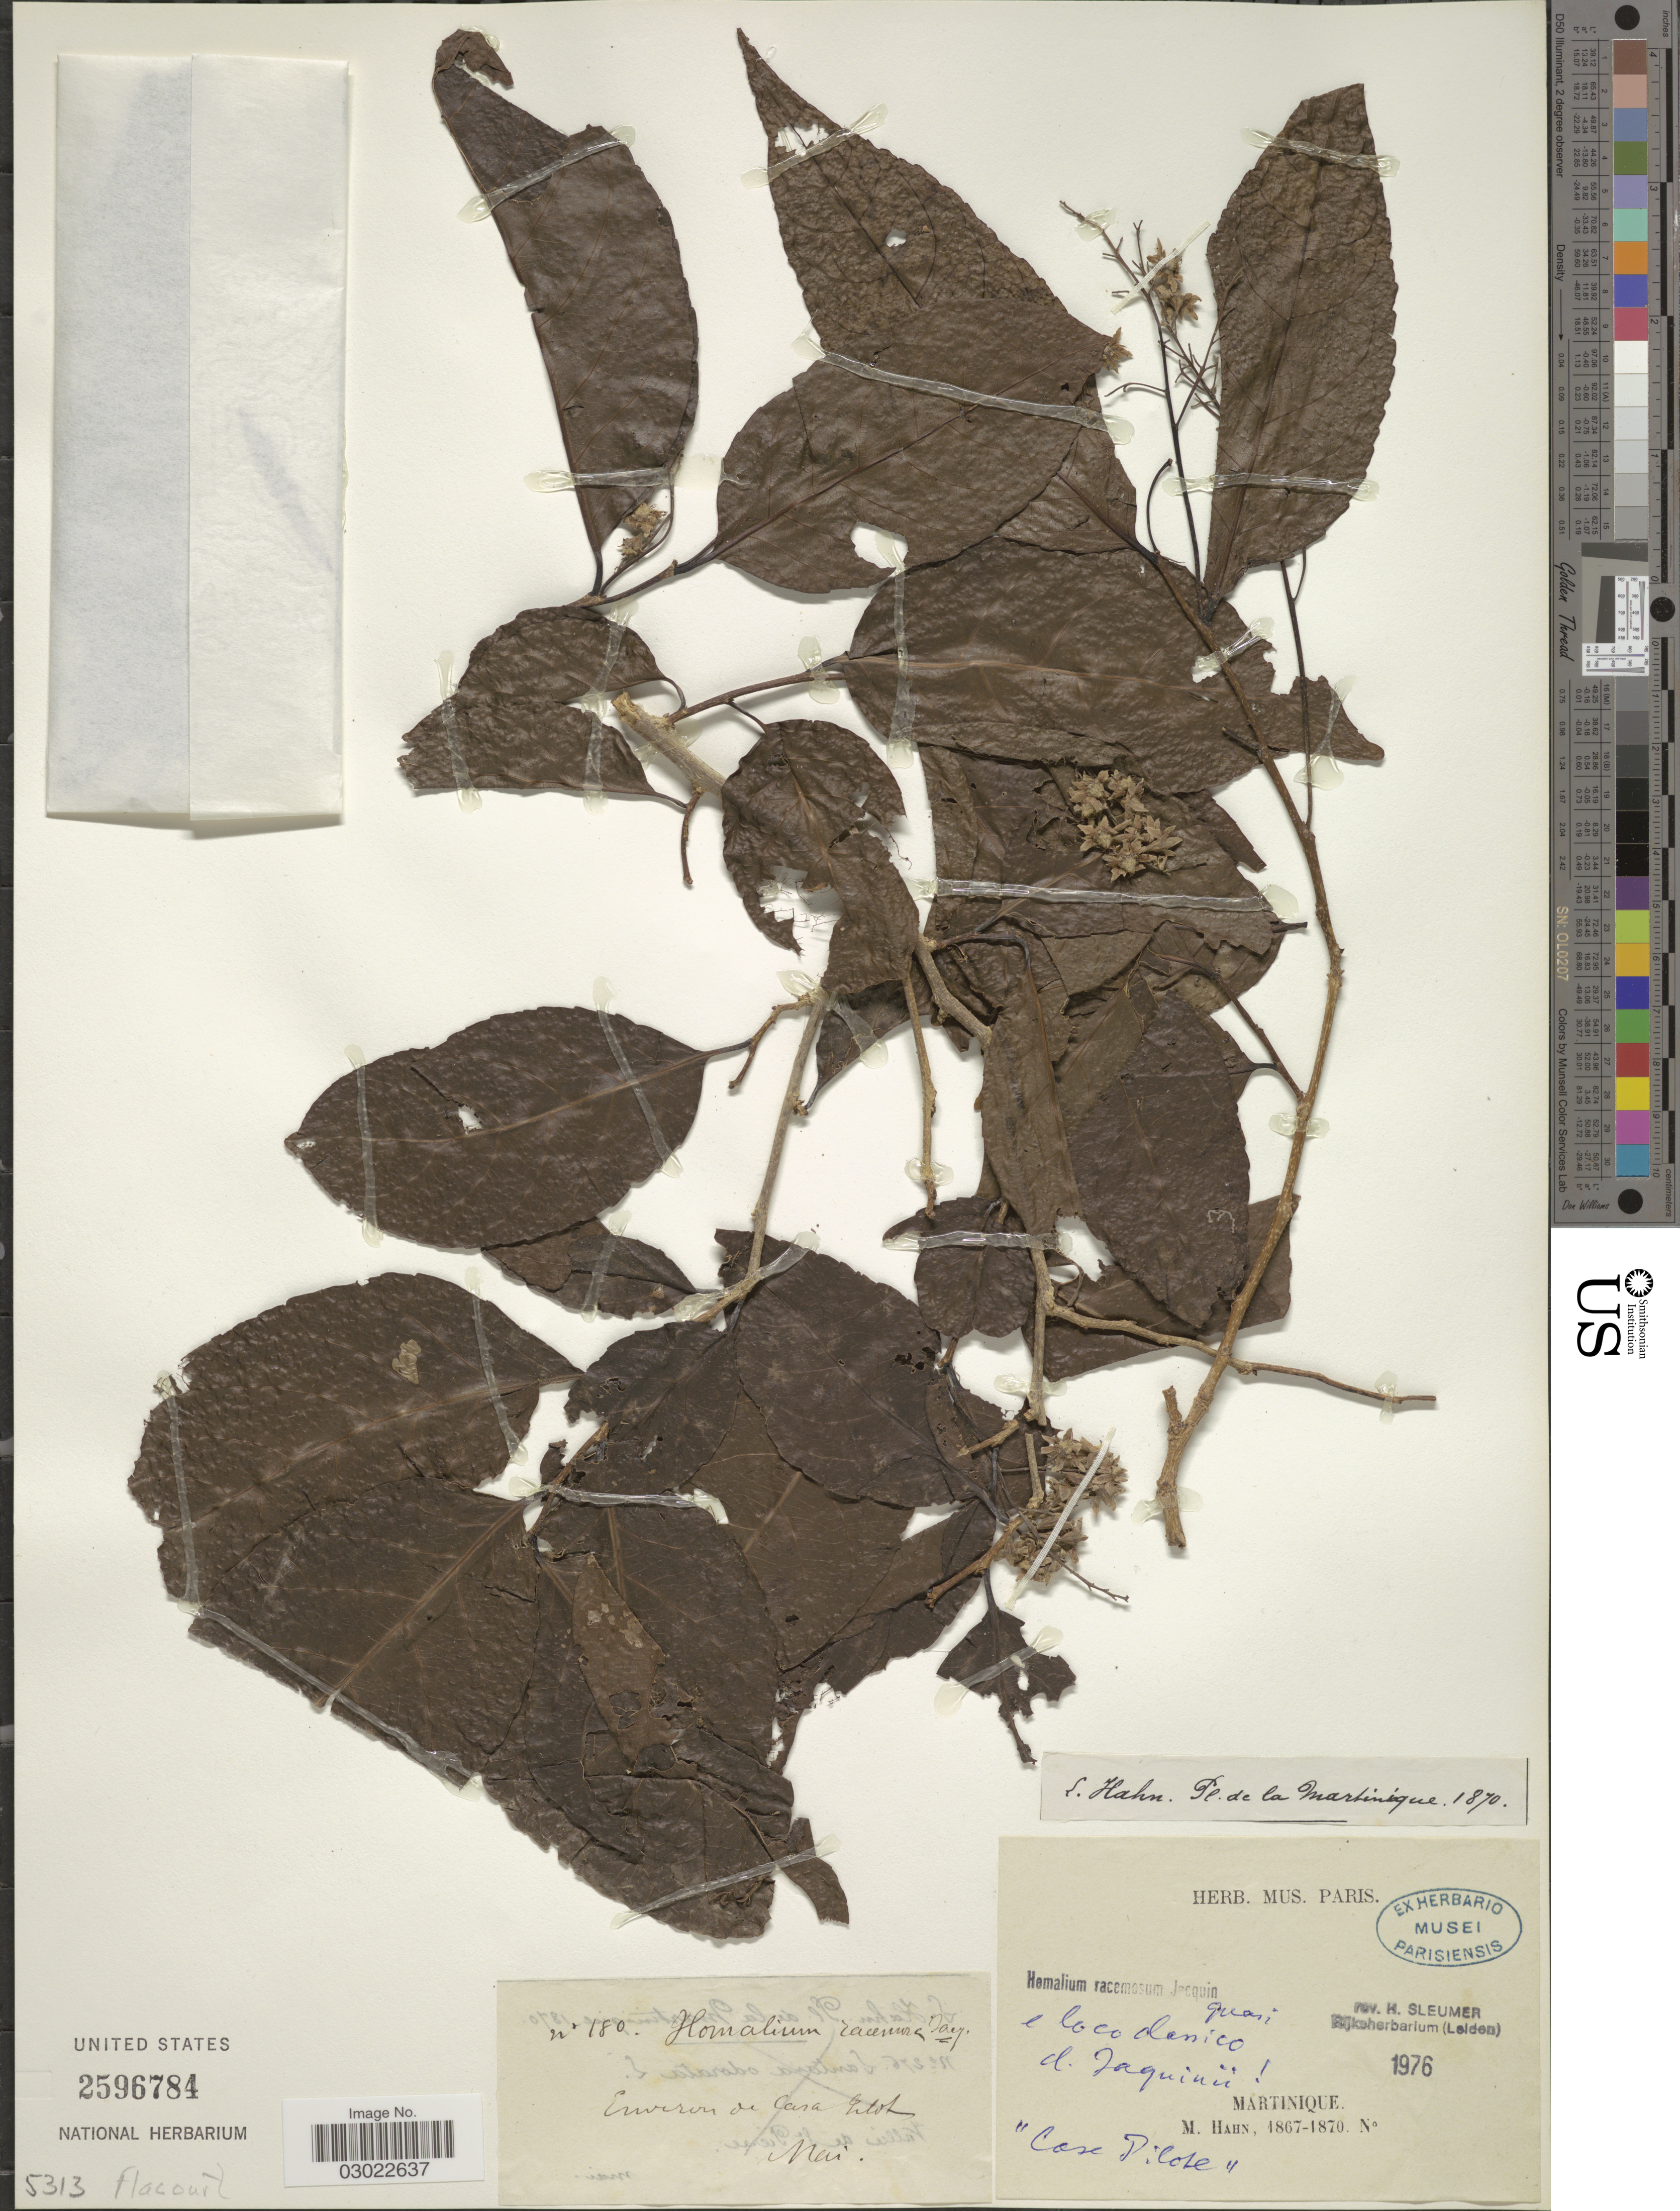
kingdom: Plantae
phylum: Tracheophyta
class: Magnoliopsida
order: Malpighiales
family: Salicaceae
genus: Homalium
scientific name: Homalium racemosum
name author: Jacq.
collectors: M. Hahn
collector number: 180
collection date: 1867-05/1870-05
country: Martinique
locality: Environ de Casa Pilote.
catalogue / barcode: US 2596784